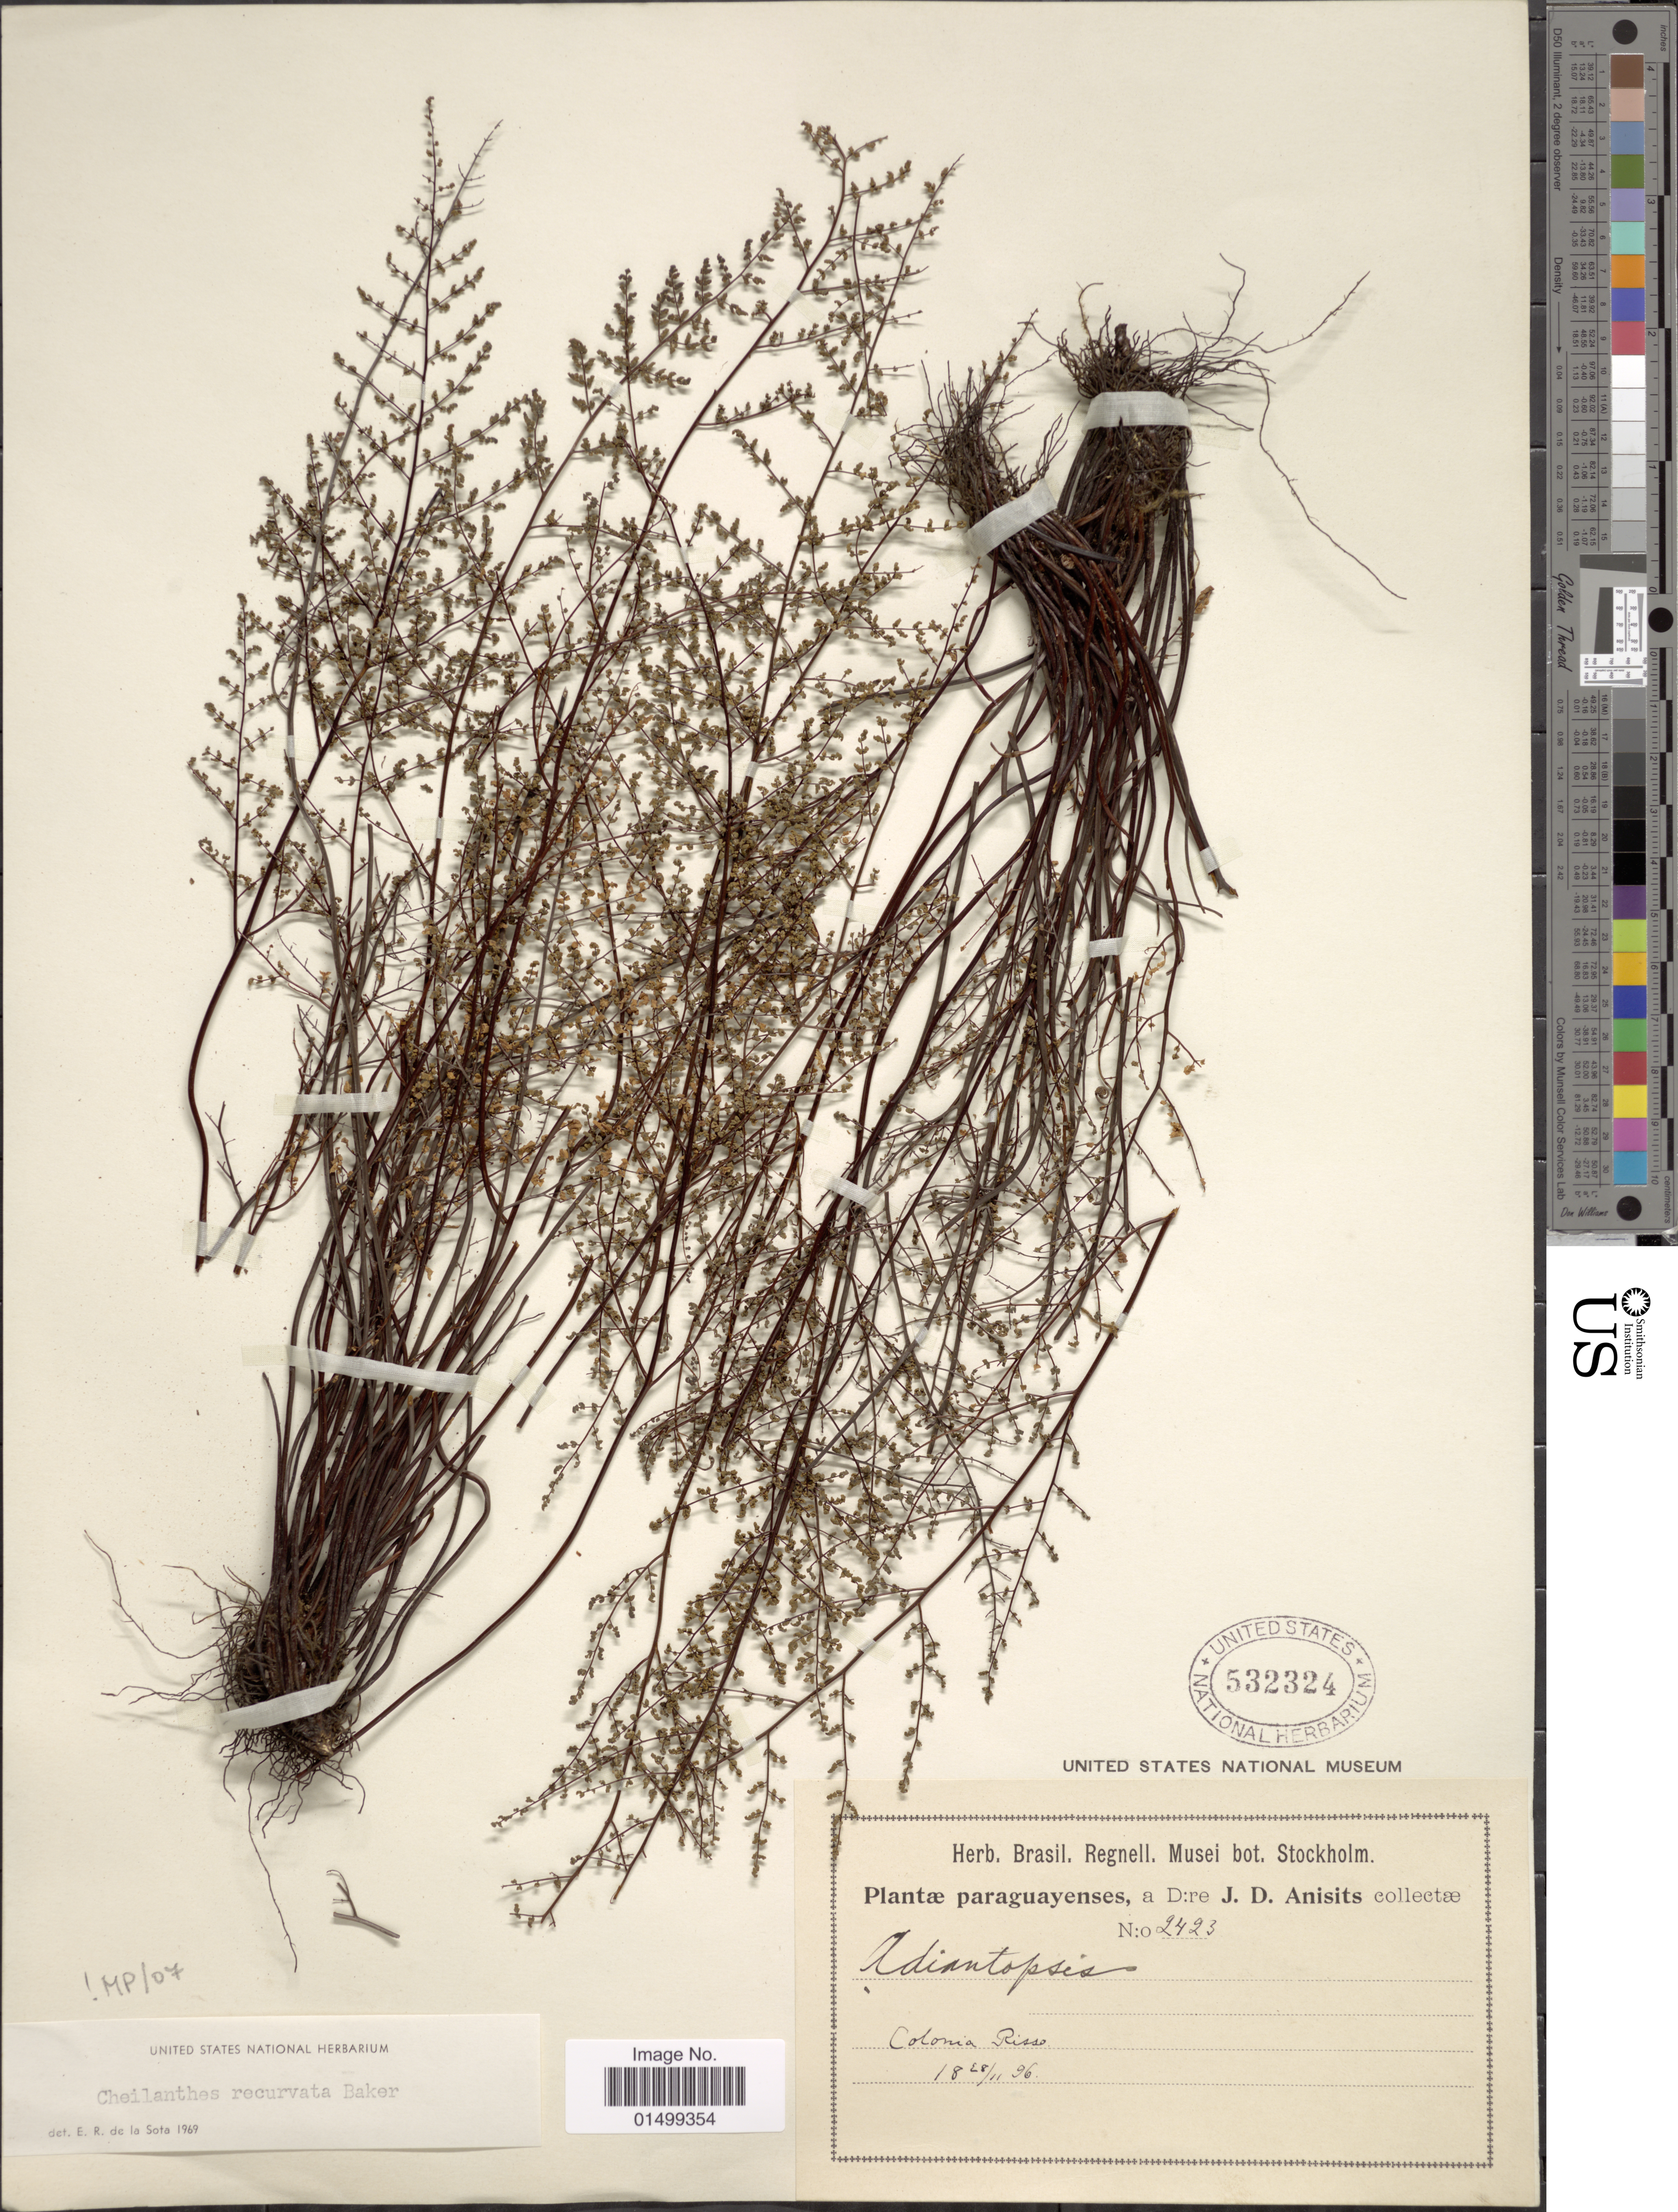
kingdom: Plantae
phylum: Tracheophyta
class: Polypodiopsida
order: Polypodiales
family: Pteridaceae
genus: Cheilanthes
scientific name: Cheilanthes recurvata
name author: Baker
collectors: J. D. Anisits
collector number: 2423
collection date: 1896-11-28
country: Paraguay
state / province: Concepcion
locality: Colonia Risso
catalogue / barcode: US 532324